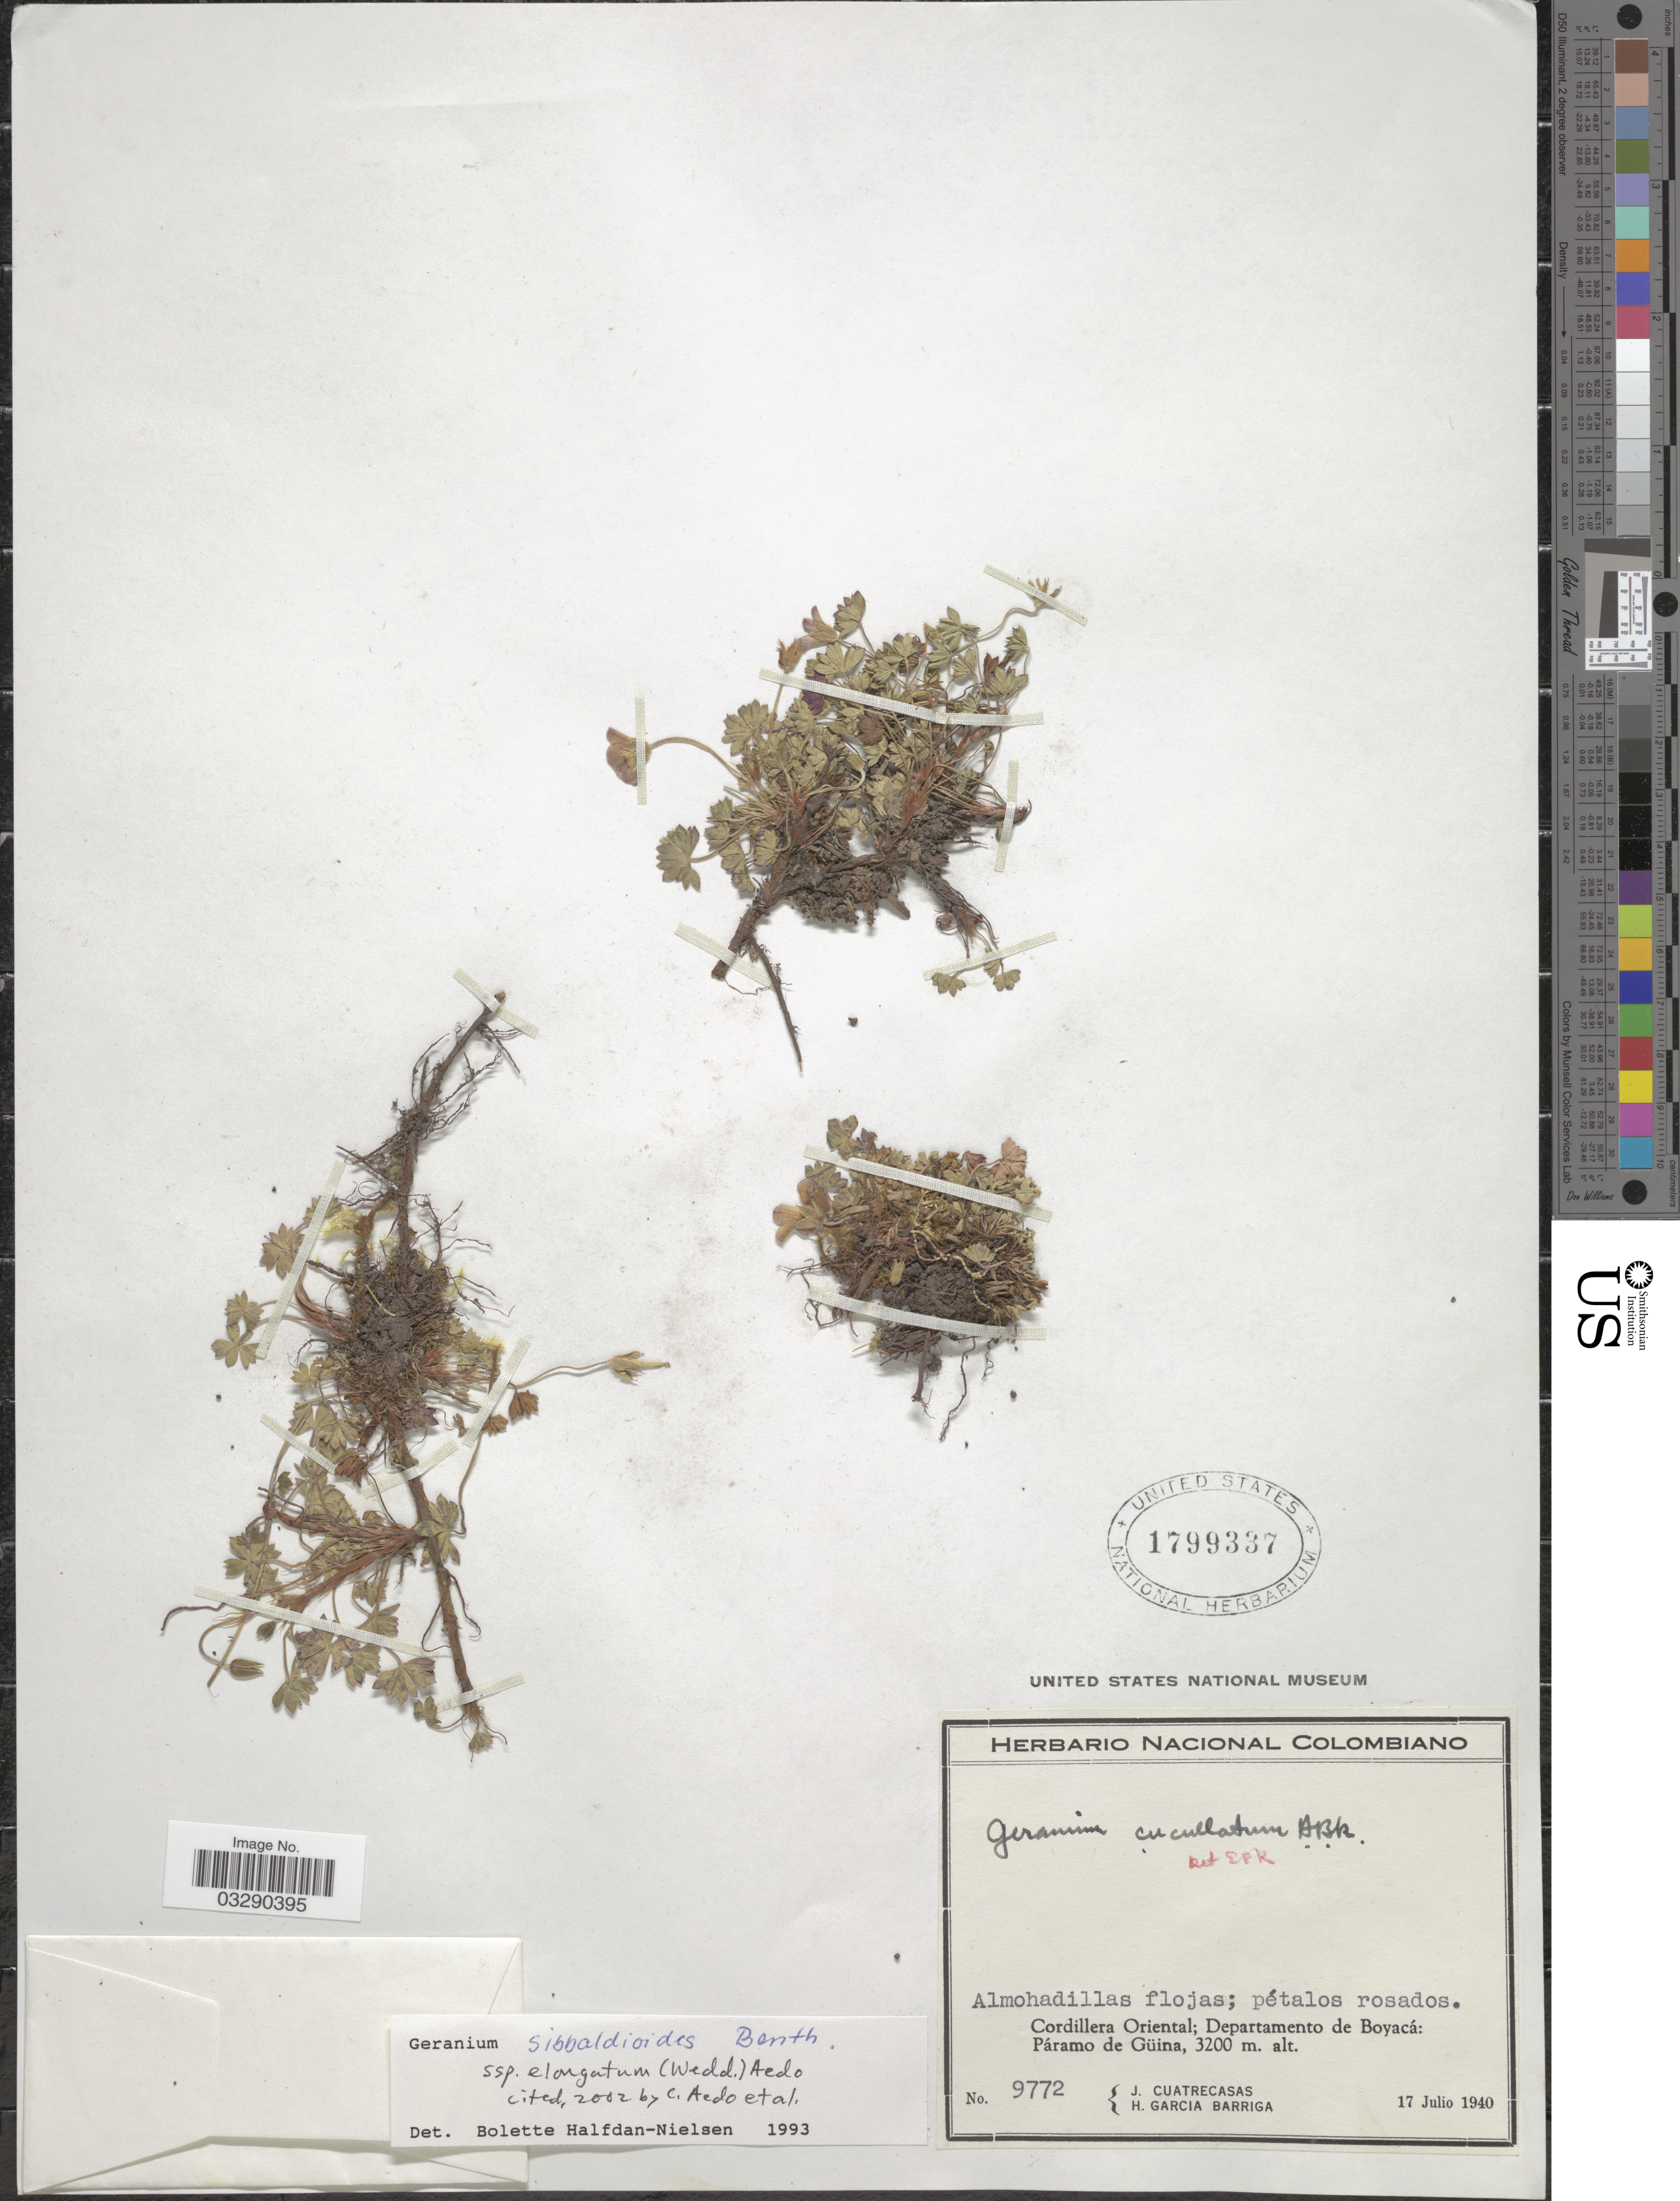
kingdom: Plantae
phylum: Tracheophyta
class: Magnoliopsida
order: Geraniales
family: Geraniaceae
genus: Geranium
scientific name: Geranium sibbaldioides subsp. elongatum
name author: (Wedd.) Aedo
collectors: J. Cuatrecasas & H. García Barriga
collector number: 9772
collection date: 1940-07-17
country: Colombia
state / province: Boyacá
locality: Cordillera Oriental; Departamento de Boyacá; Páramo de Güina.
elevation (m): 3200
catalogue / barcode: US 1799337